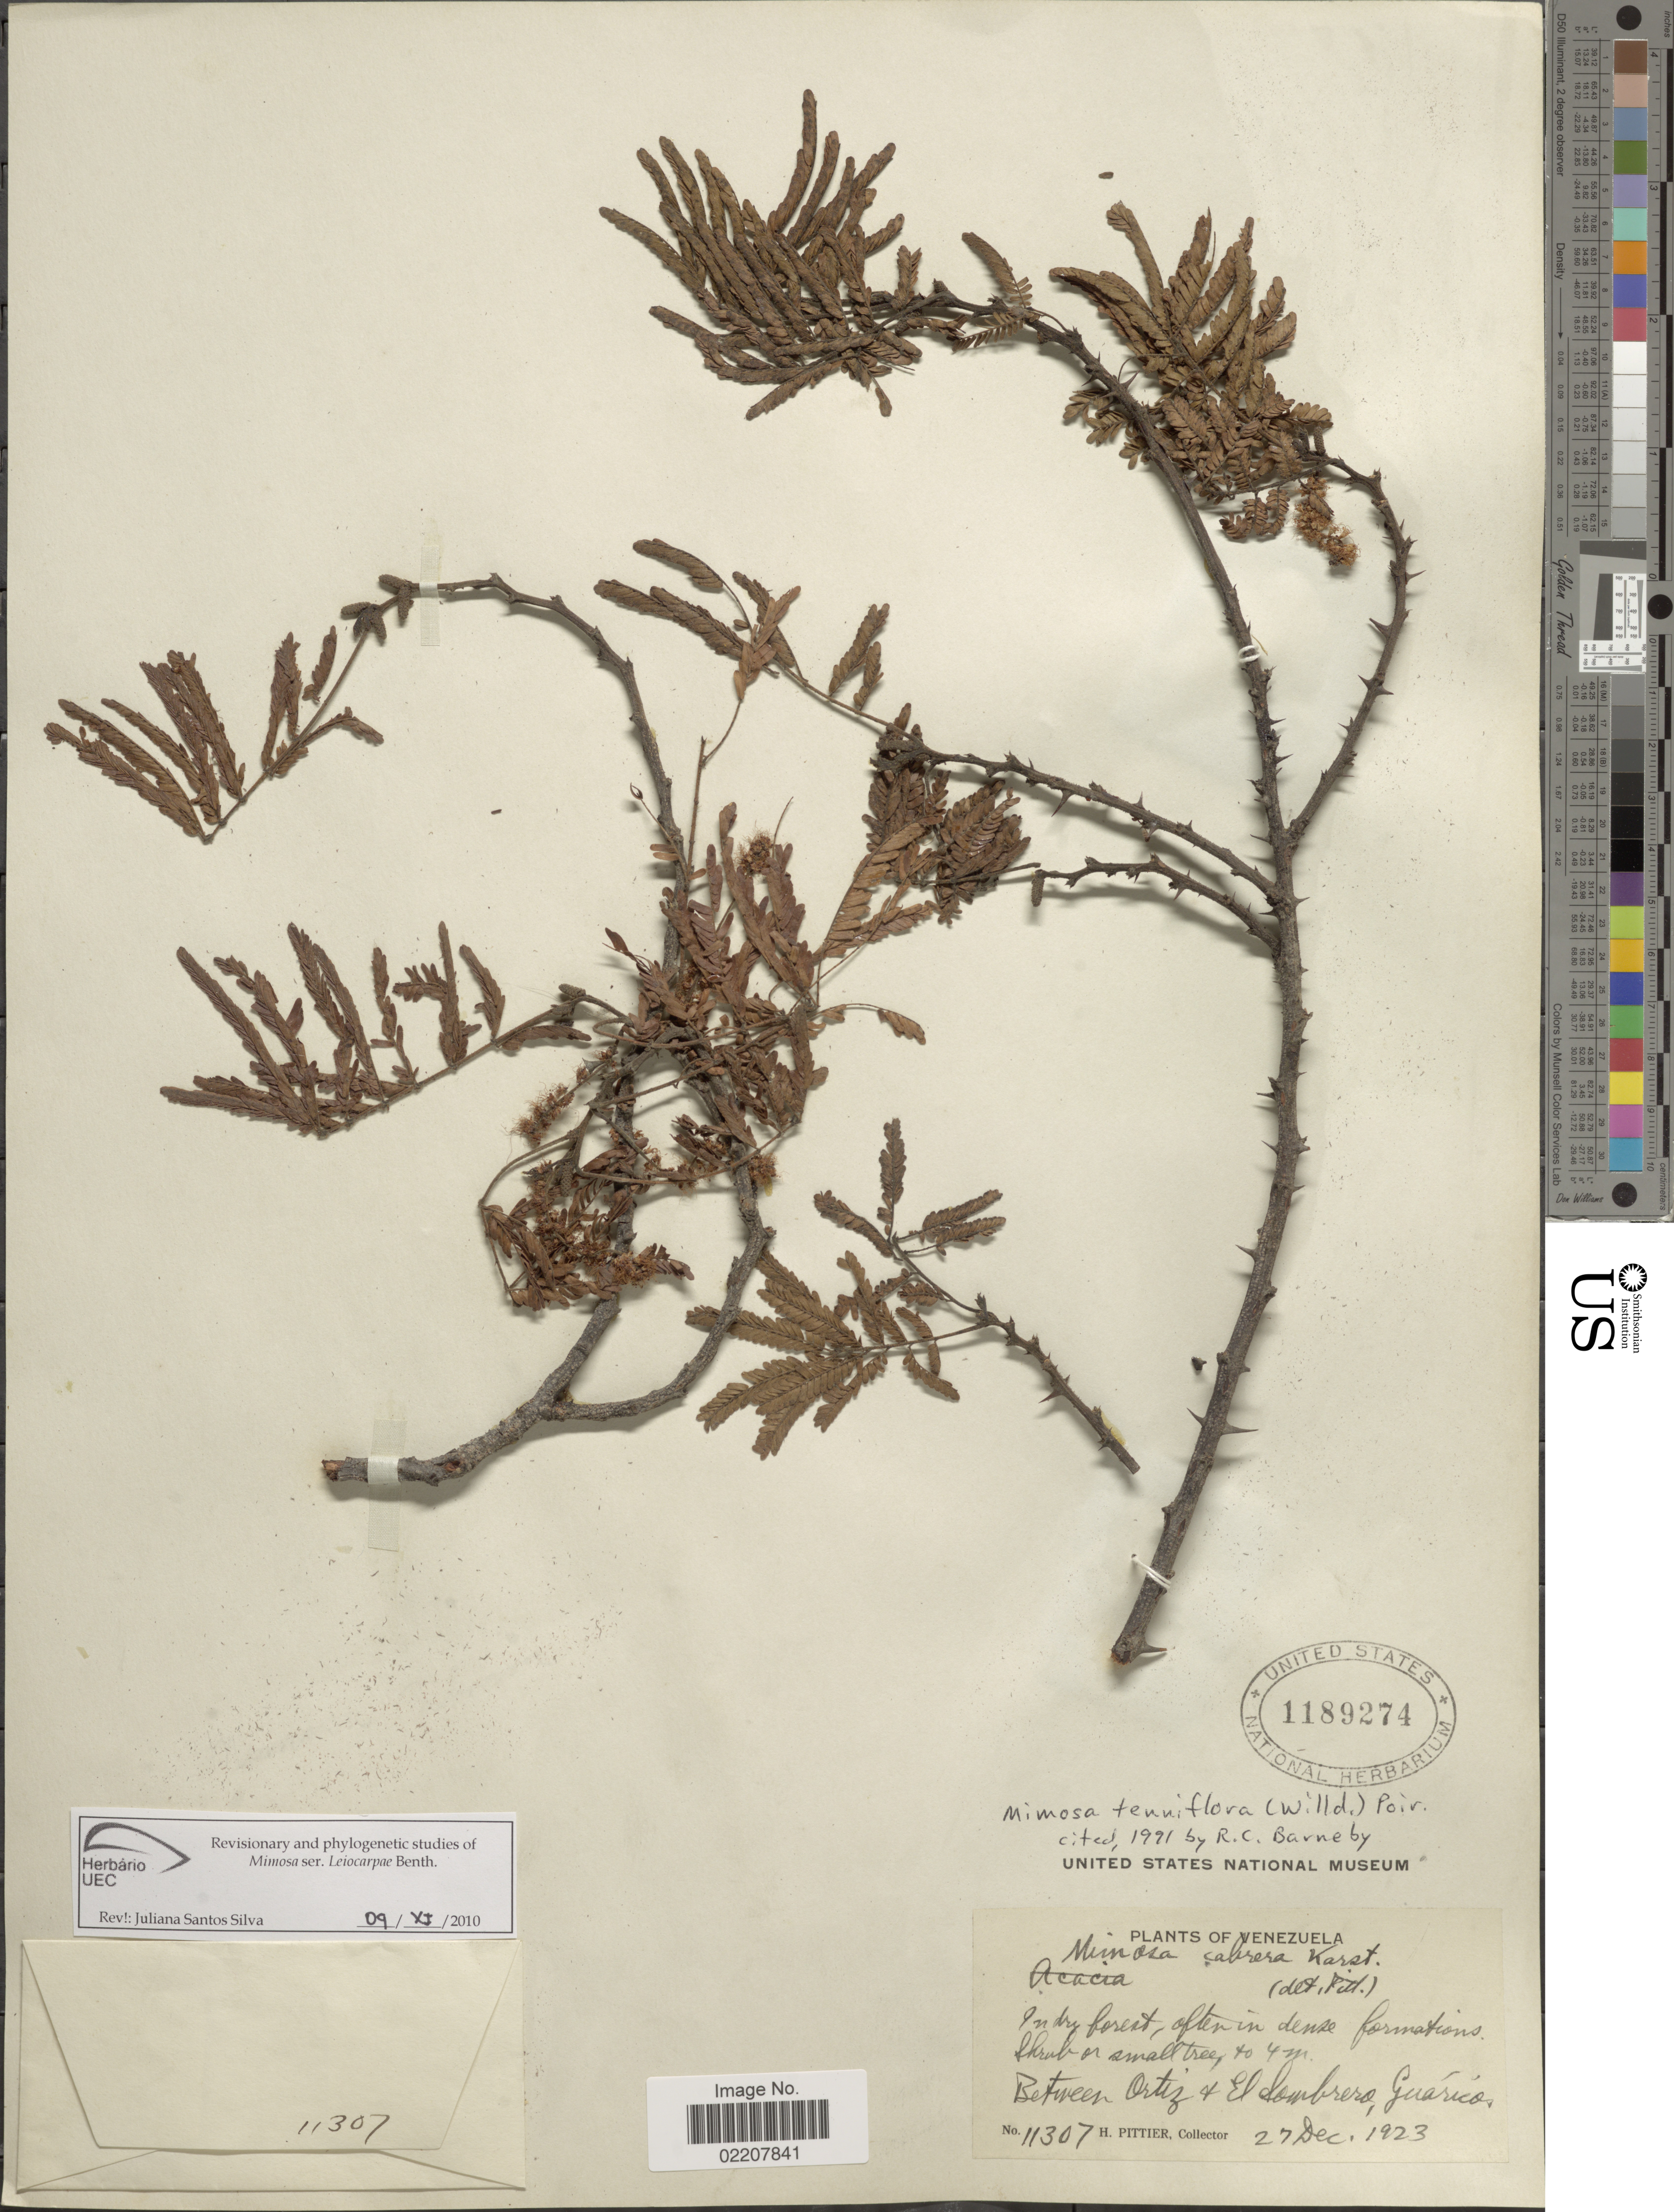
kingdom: Plantae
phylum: Tracheophyta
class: Magnoliopsida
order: Fabales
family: Fabaceae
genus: Mimosa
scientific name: Mimosa tenuiflora Benth., nom. illeg. hom.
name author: Benth.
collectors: H. F. Pittier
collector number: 11307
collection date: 1923-12-27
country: Venezuela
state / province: Guárico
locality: In dry forest, often in dense formations, Between ortiz + El dombrero Guarico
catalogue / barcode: US 1189274